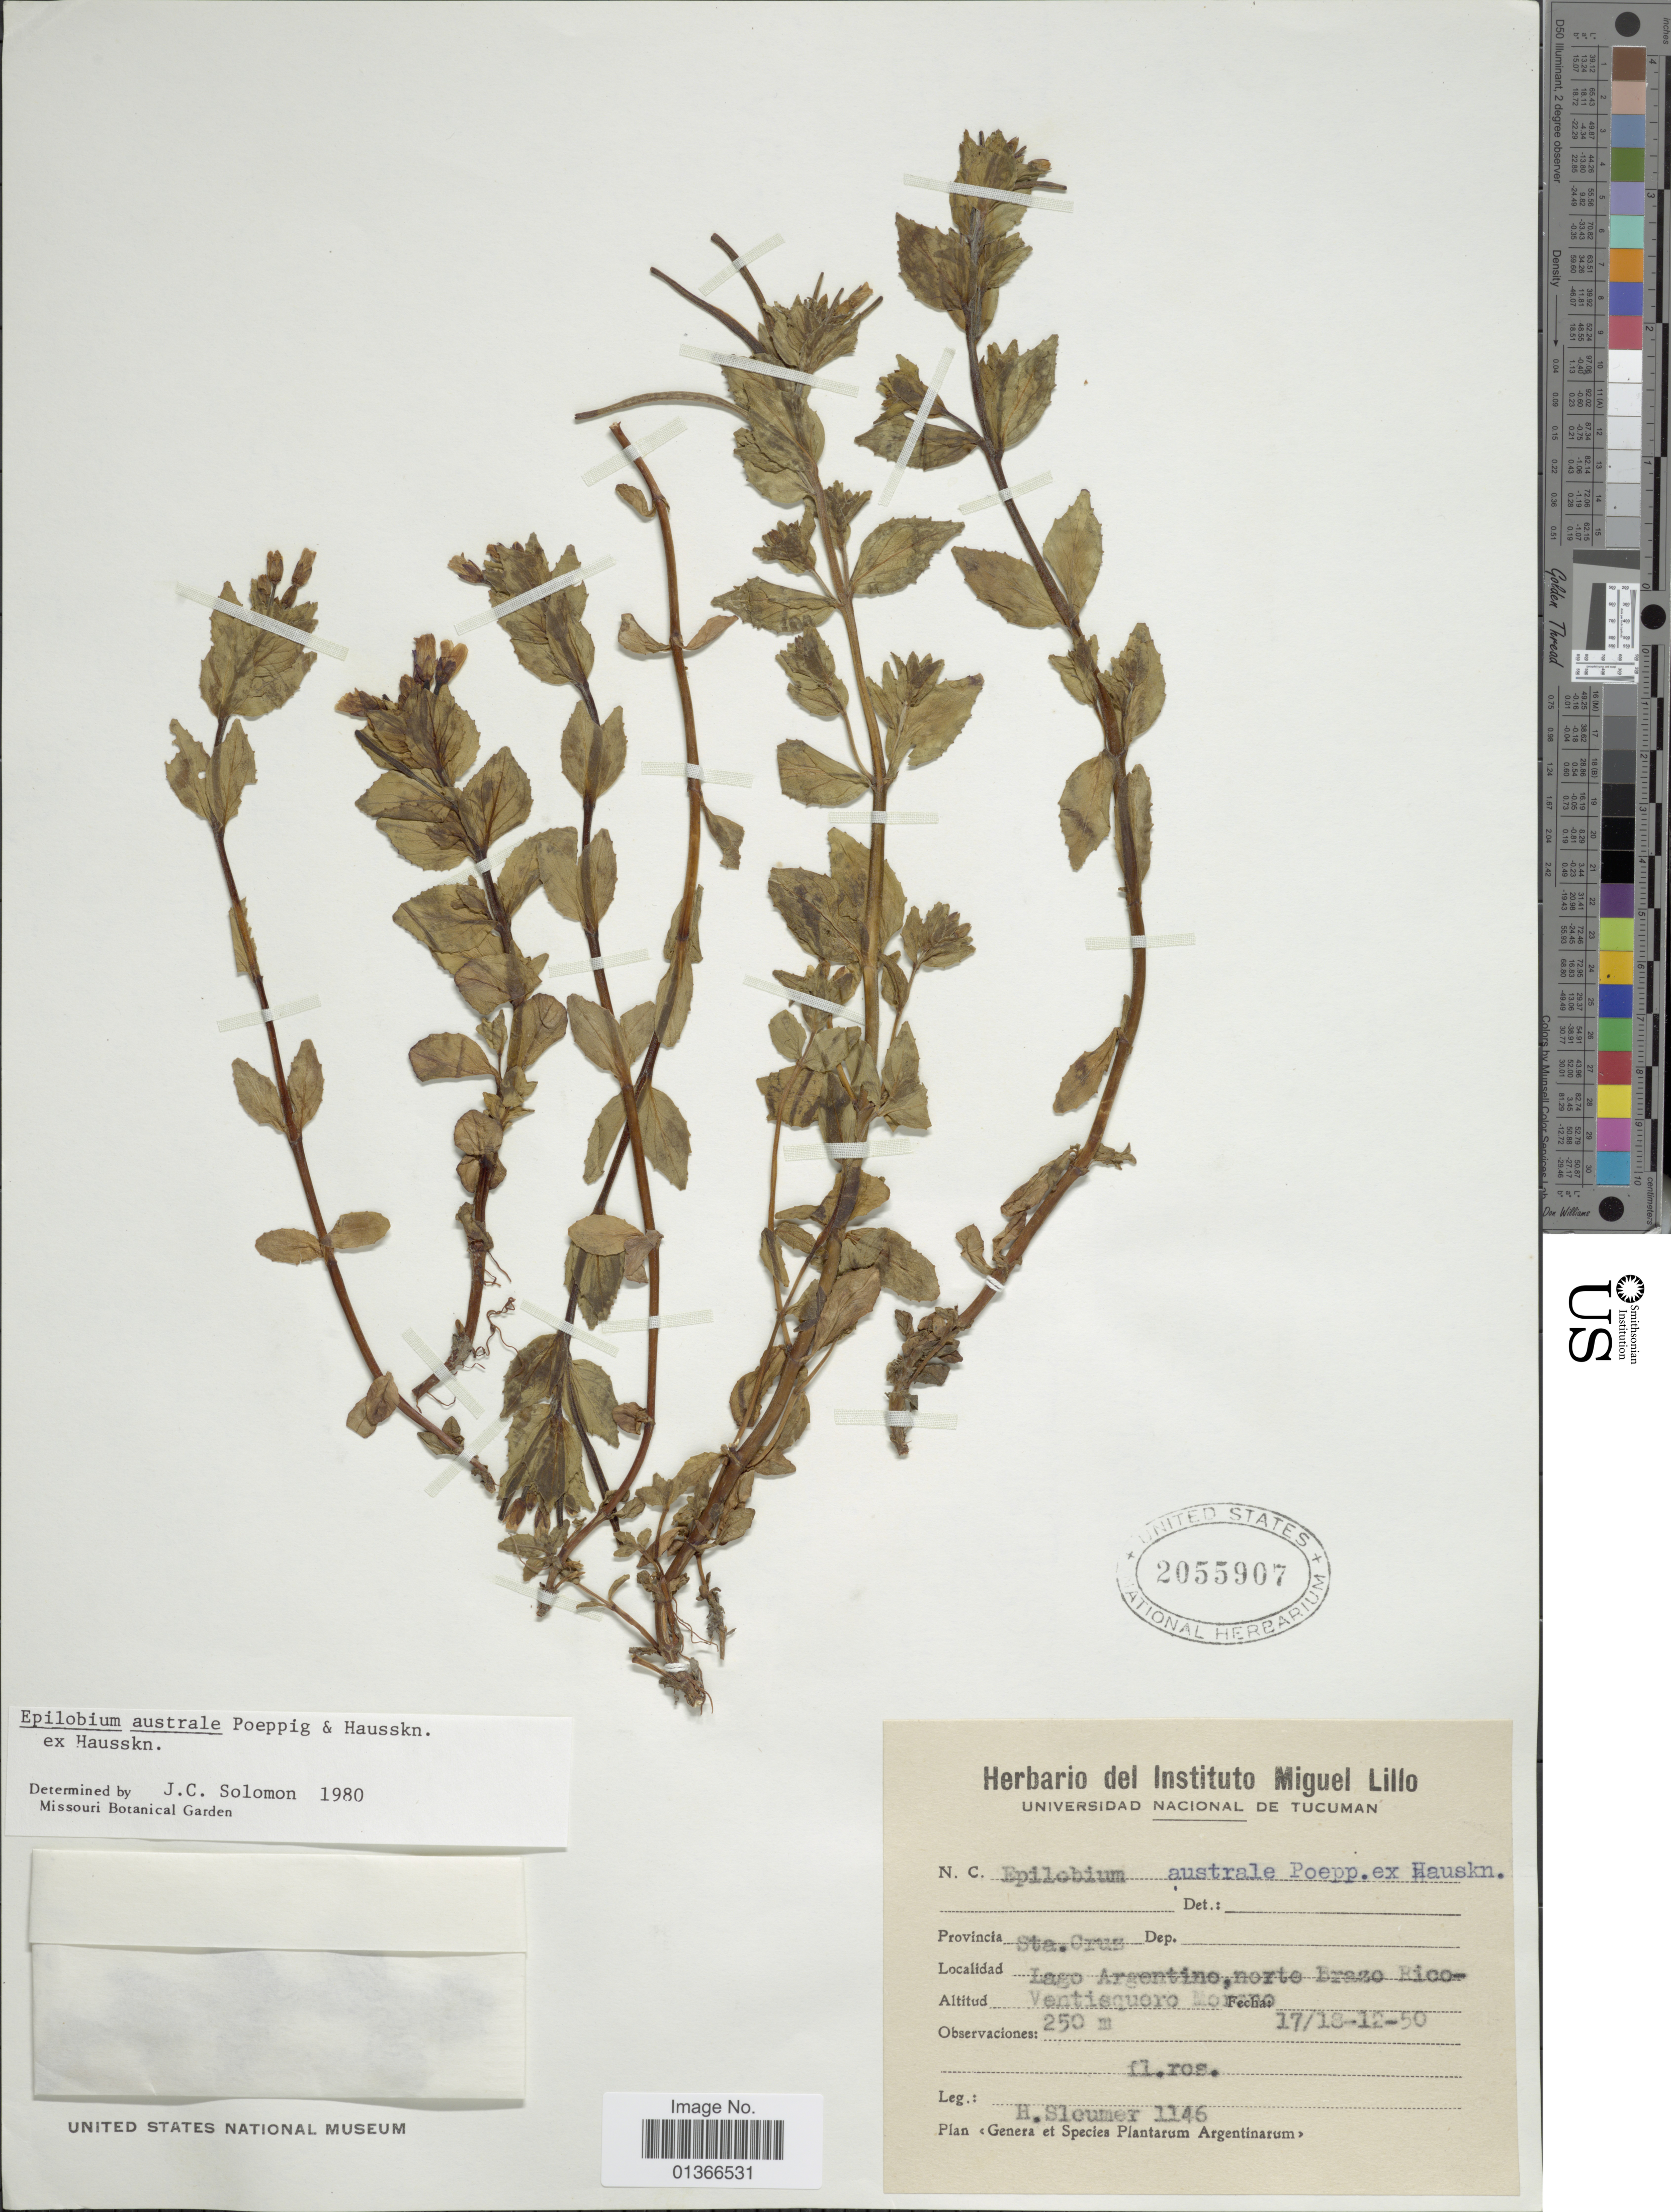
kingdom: Plantae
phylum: Tracheophyta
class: Magnoliopsida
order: Myrtales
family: Onagraceae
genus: Epilobium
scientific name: Epilobium australe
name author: Poepp. & Hausskn.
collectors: H. O. Sleumer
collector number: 1146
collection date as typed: Transcribed d/m/y: 17/12/50 to 18/12/50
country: Argentina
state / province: Santa Cruz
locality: Lago Argentino, norte Brazo, Rico-Ventisquero,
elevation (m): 250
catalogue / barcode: US 2055907